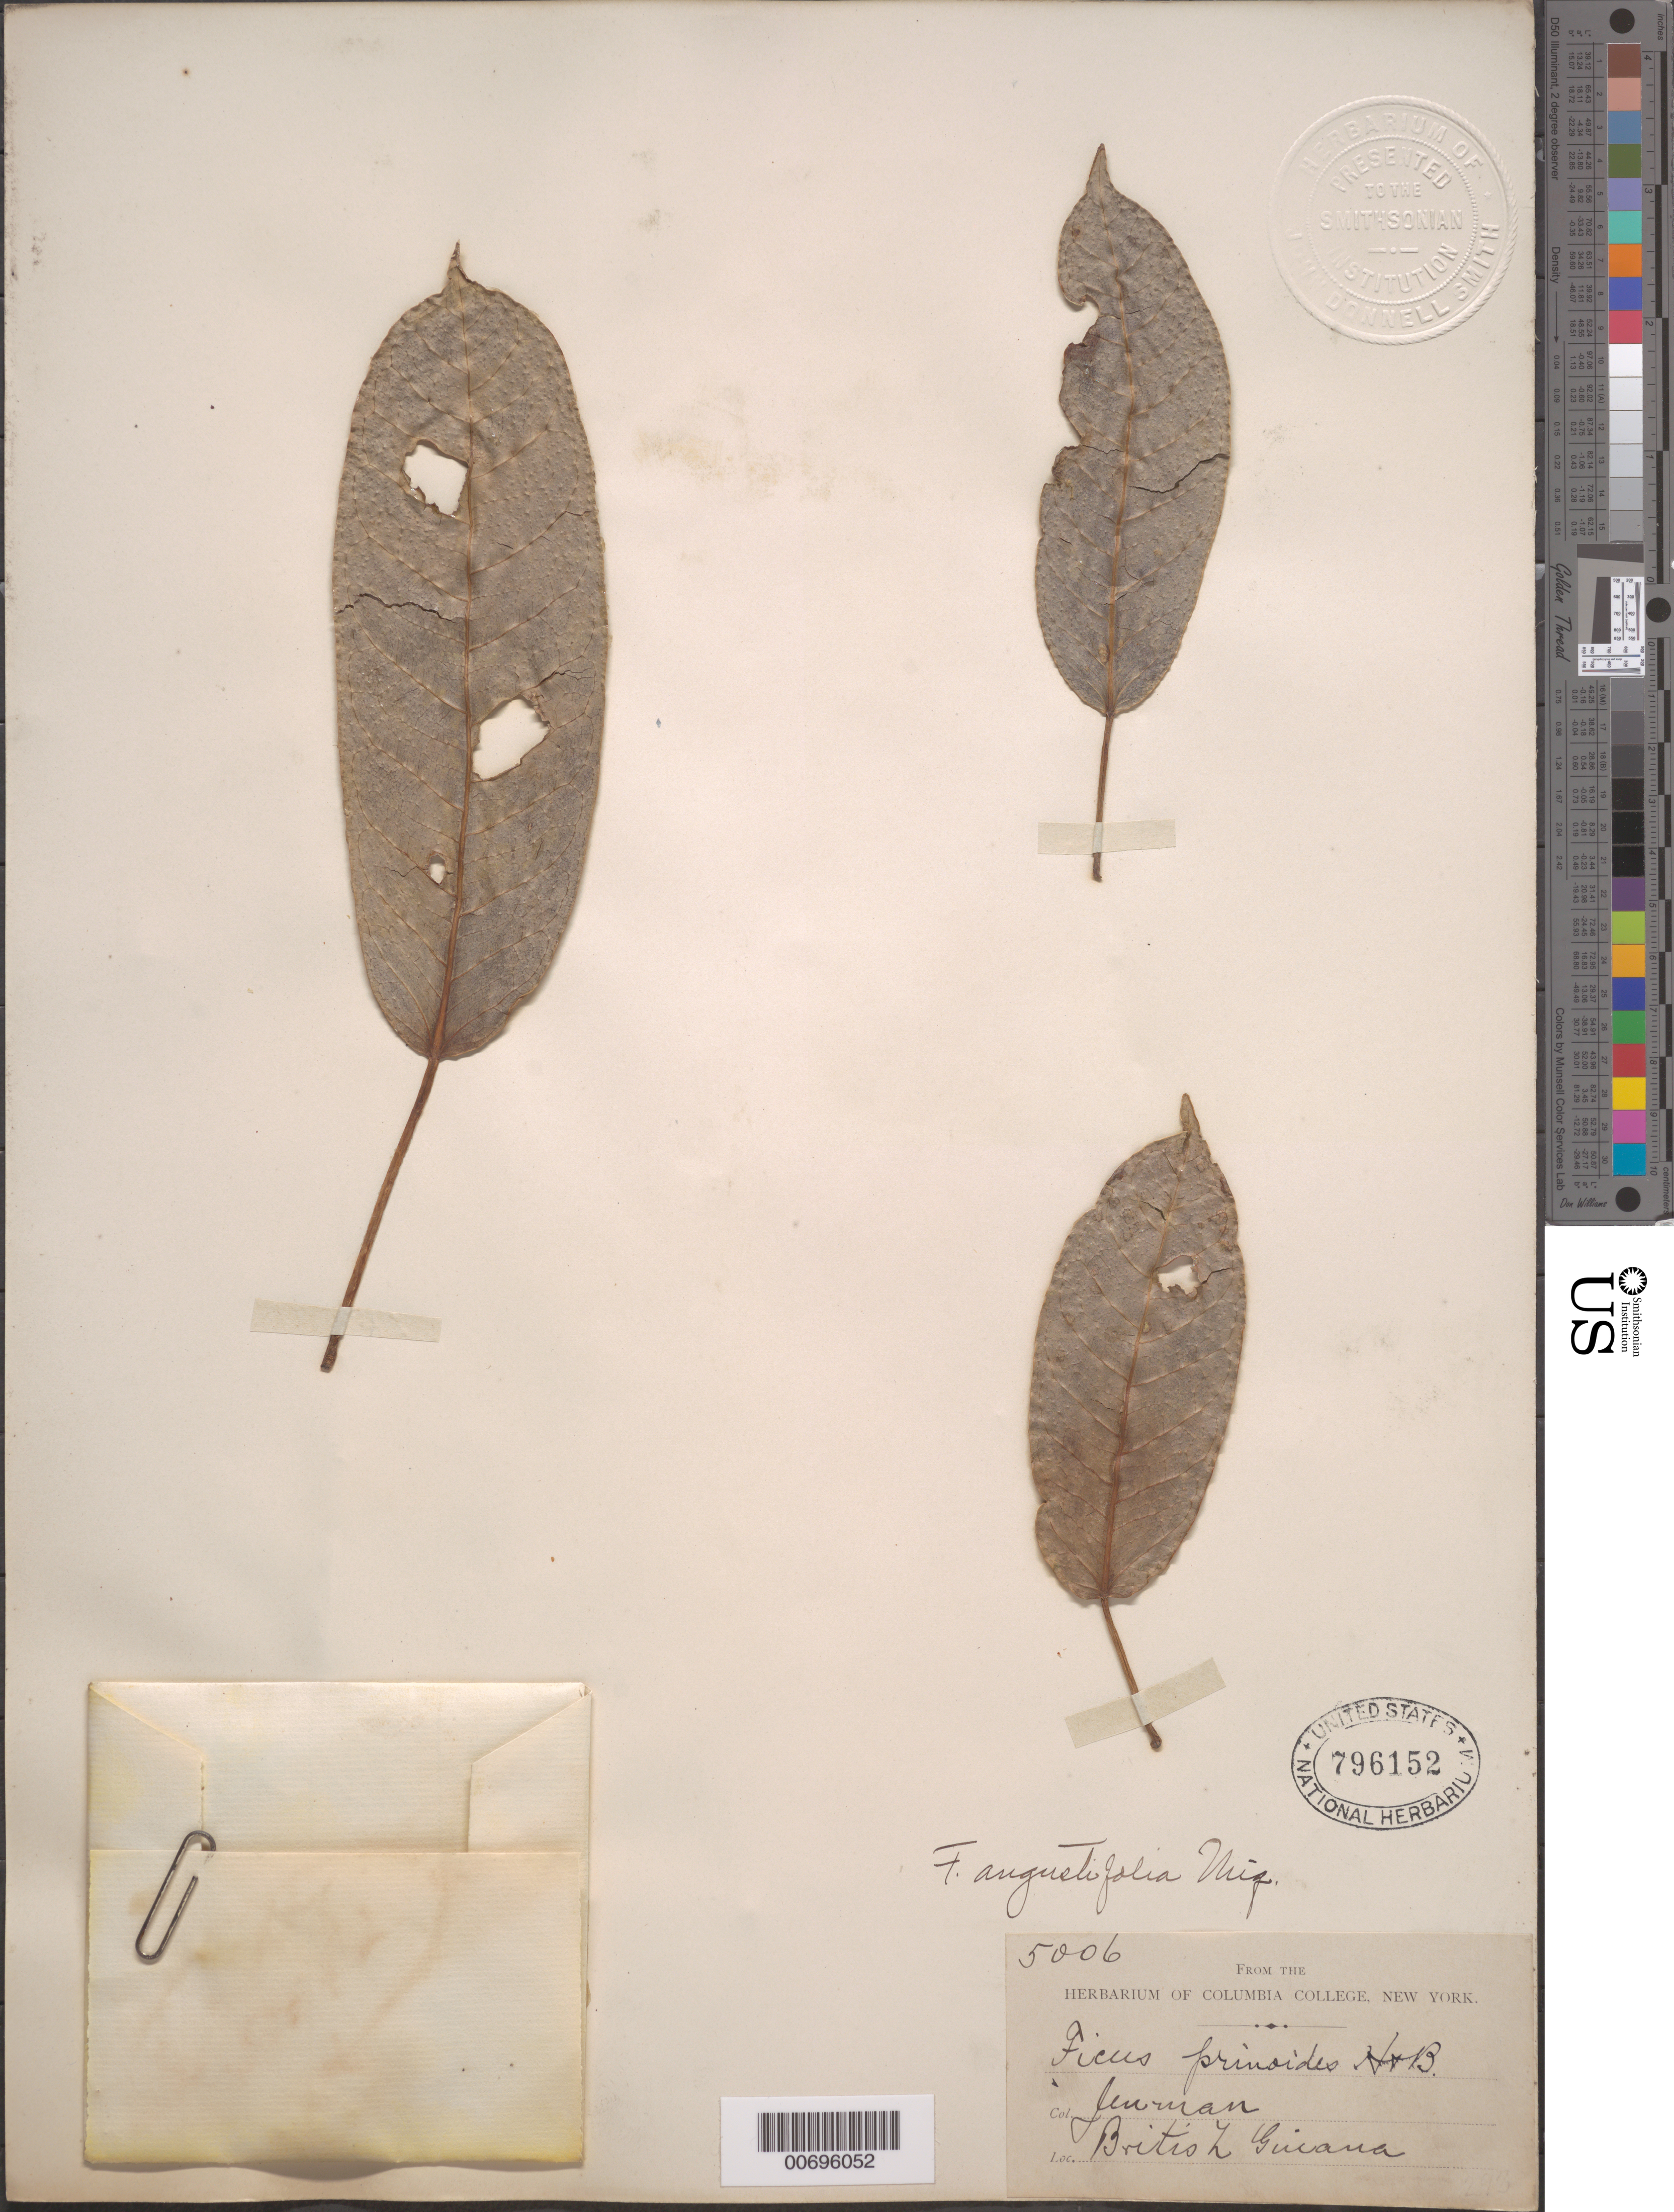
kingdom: Plantae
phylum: Tracheophyta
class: Magnoliopsida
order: Rosales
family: Moraceae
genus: Ficus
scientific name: Ficus angustifolia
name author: Blume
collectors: G. S. Jenman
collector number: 5006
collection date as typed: s.d.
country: Guyana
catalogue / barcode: US 796152